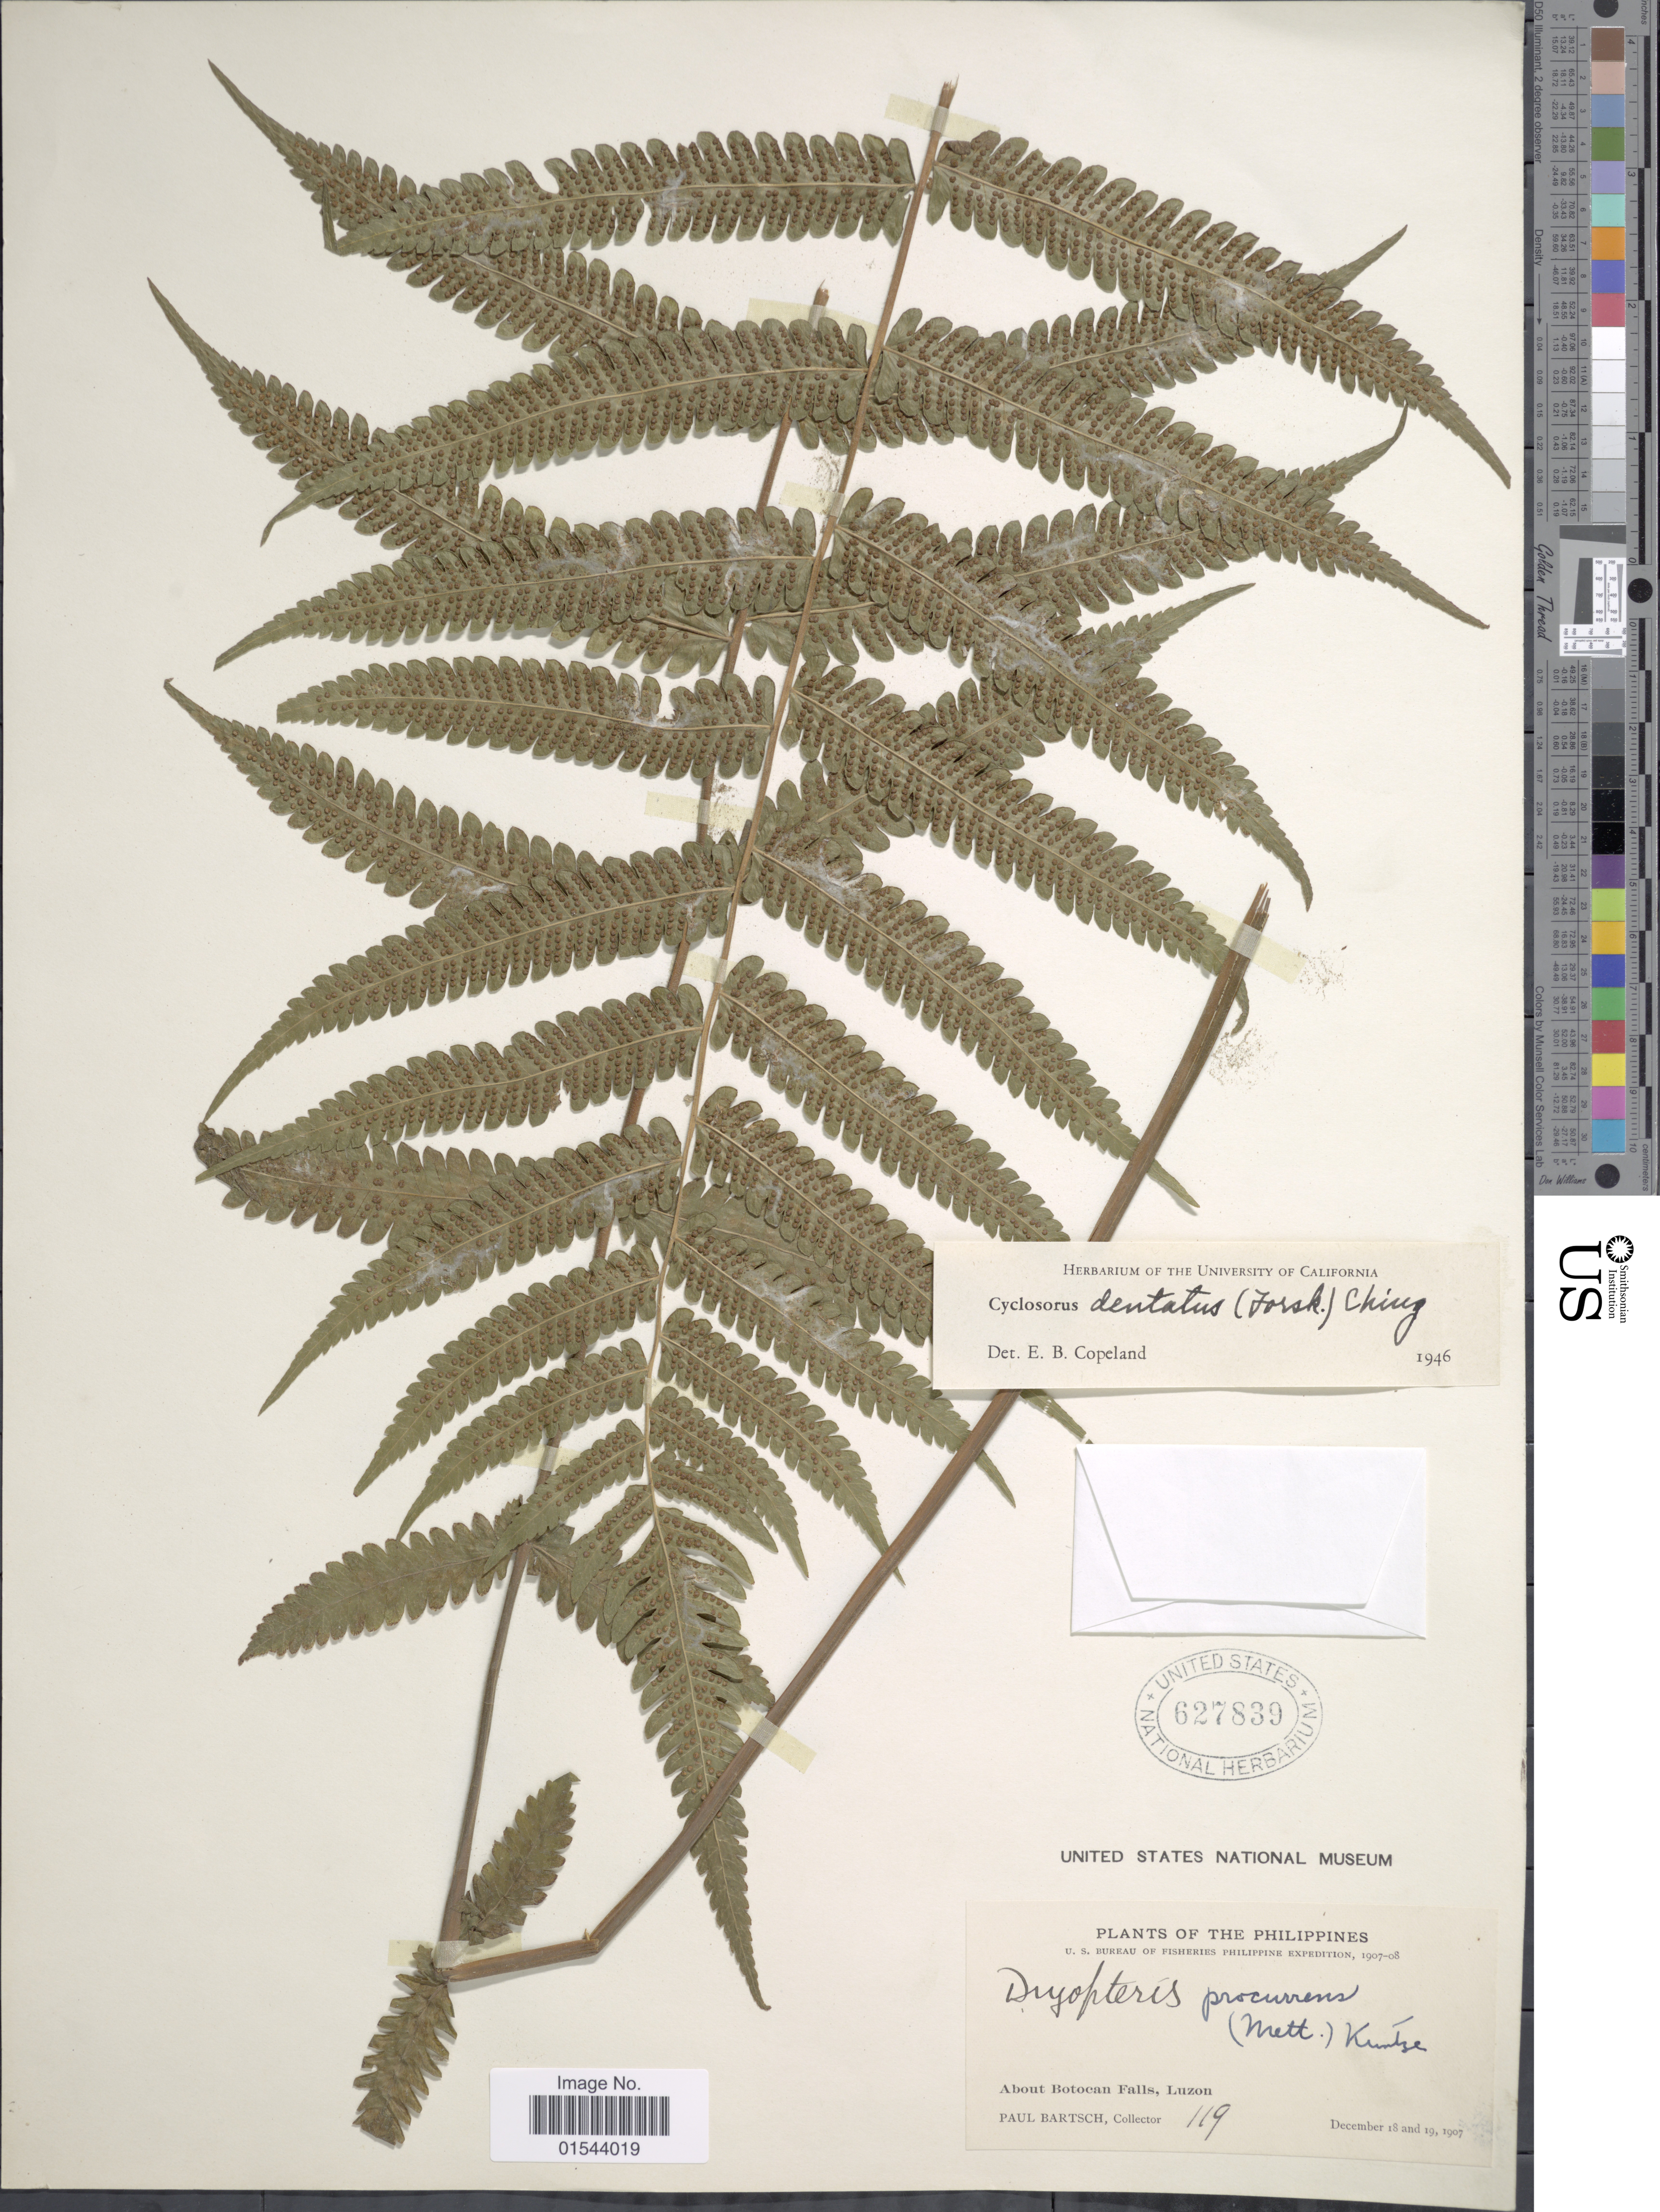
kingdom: Plantae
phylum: Tracheophyta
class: Polypodiopsida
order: Polypodiales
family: Thelypteridaceae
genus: Christella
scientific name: Christella dentata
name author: (Forssk.) Brownsey & Jermy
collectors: P. Bartsch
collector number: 119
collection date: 1907-12-18/1907-12-19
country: Philippines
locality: About Botocan Falls, Luzon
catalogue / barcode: US 627839